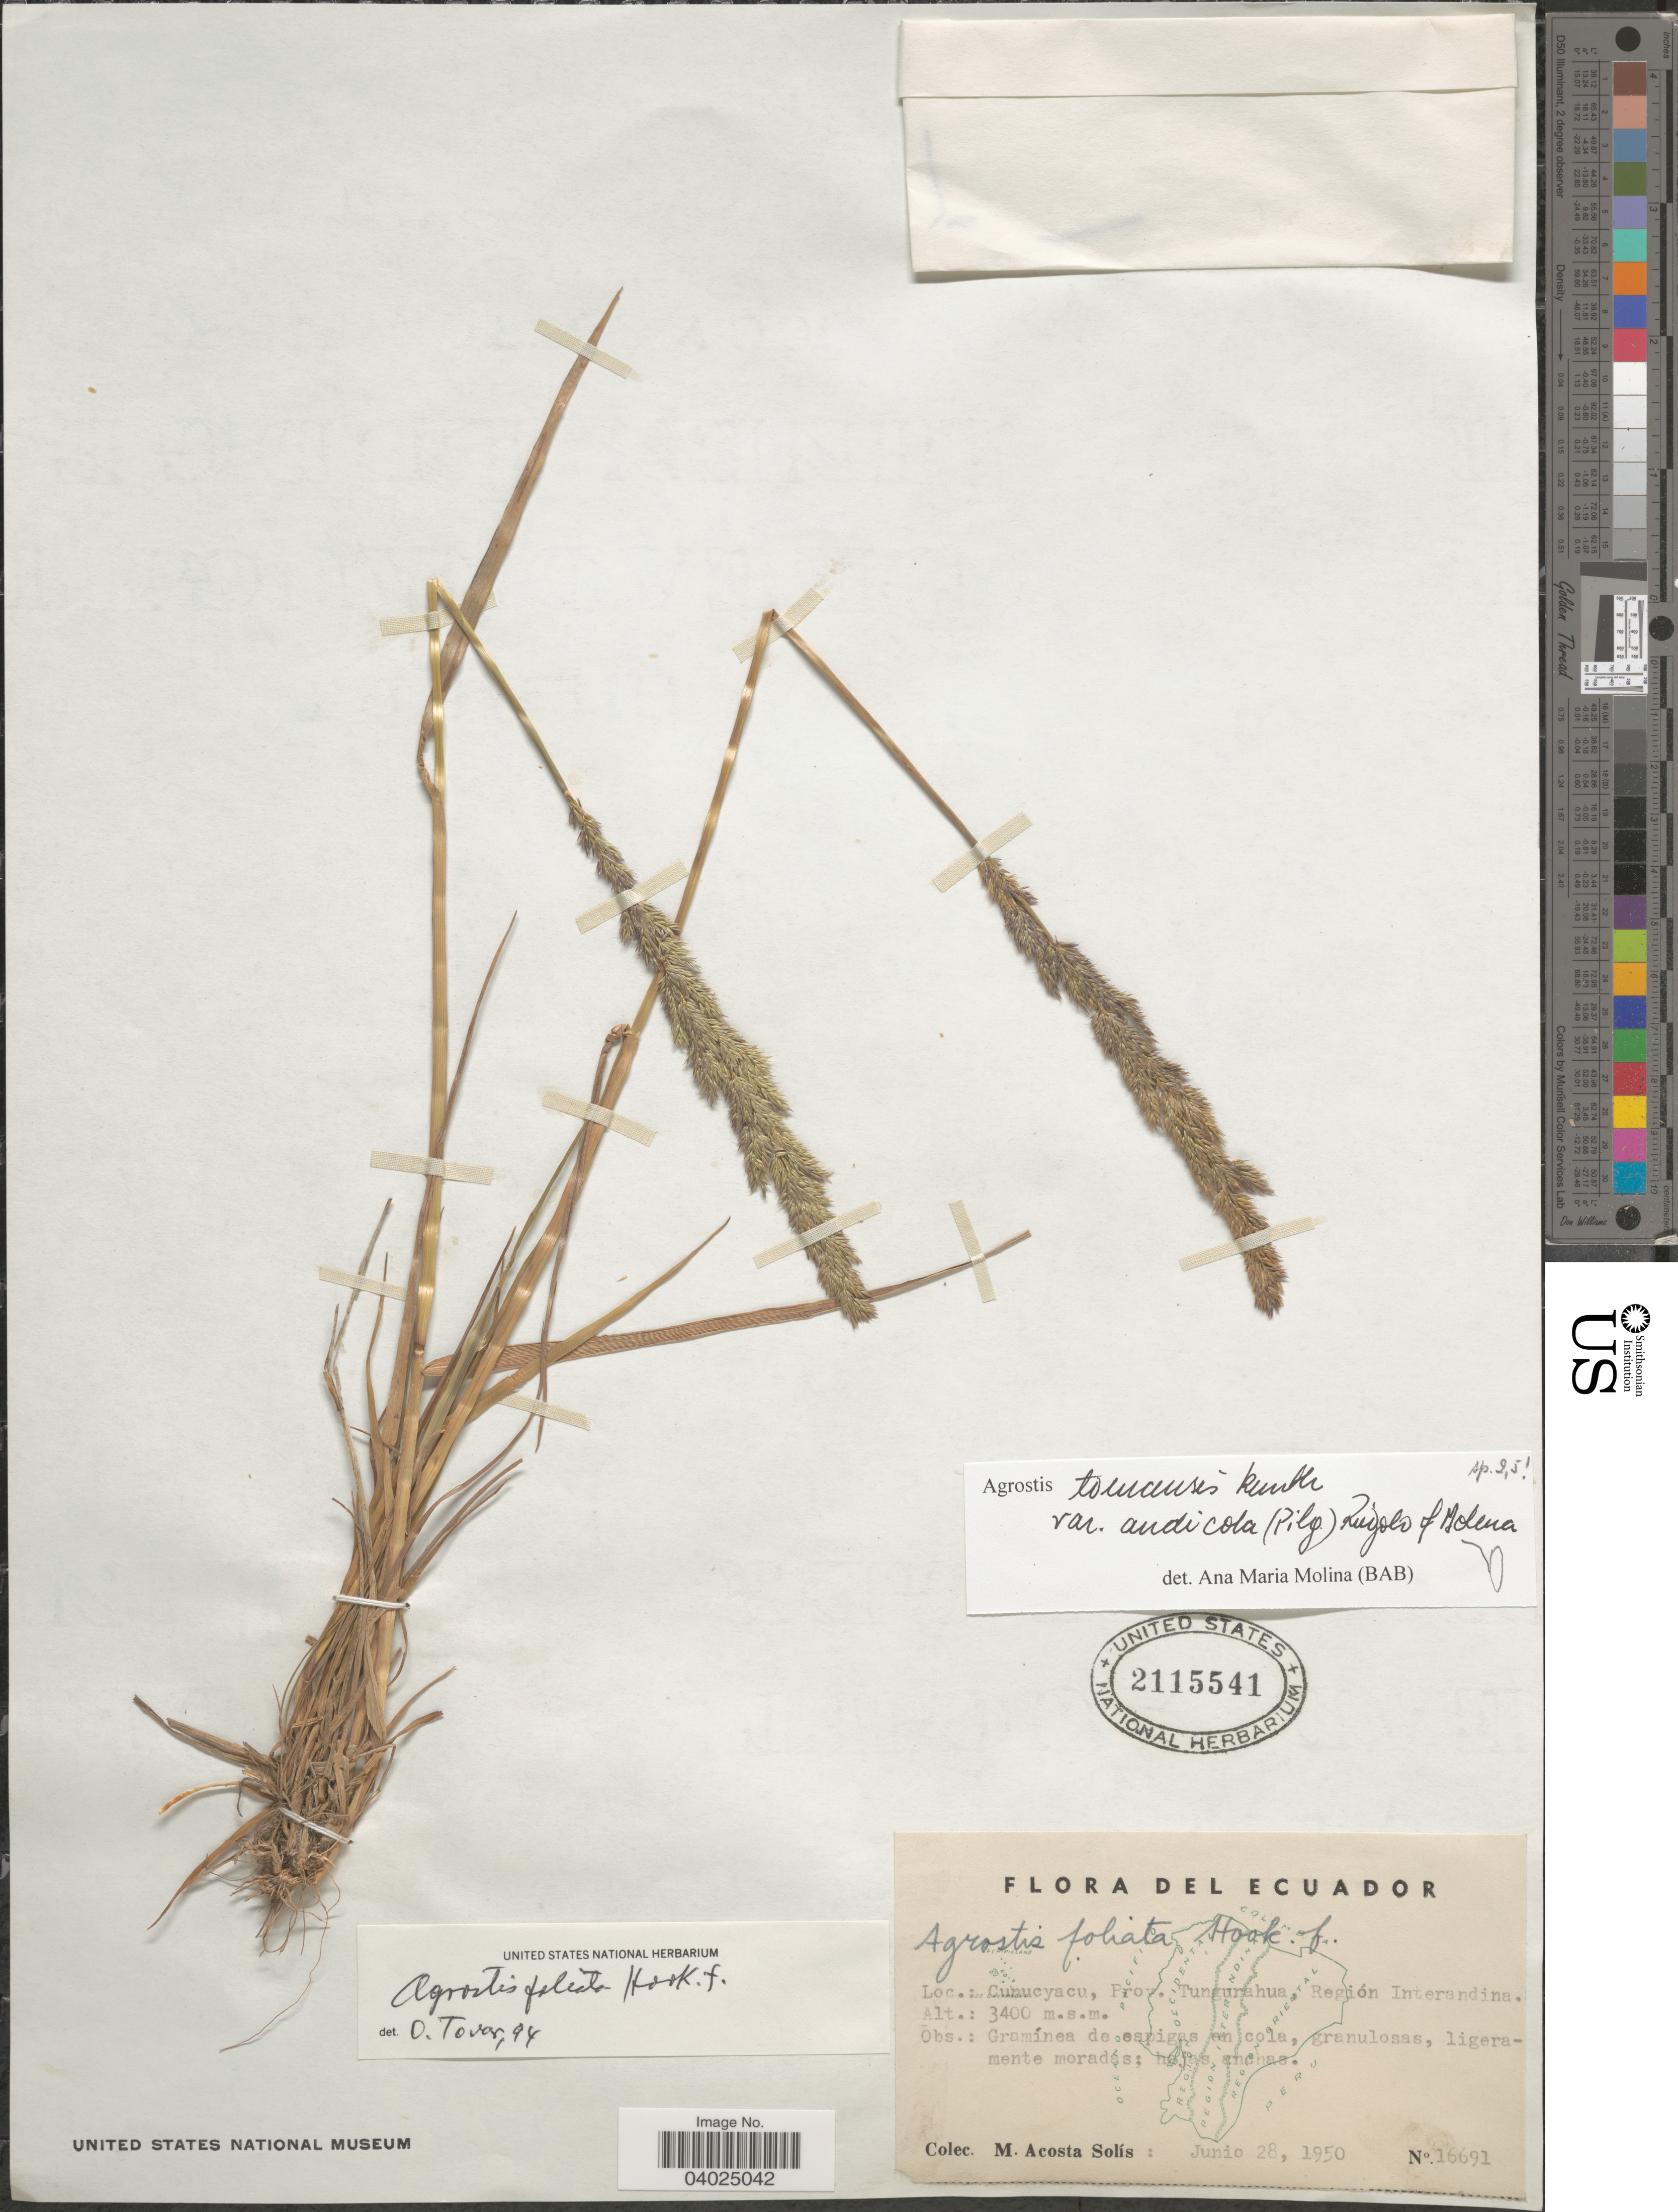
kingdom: Plantae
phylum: Tracheophyta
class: Liliopsida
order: Poales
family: Poaceae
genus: Agrostis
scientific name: Agrostis tolucensis var. andicola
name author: (Pilg.) Rúgolo & A.M. Molina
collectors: M. Acosta Solis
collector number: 16691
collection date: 1950-06-28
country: Ecuador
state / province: Tungurahua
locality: Cunucyacu, Región Interandina.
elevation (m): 3400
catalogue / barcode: US 2115541